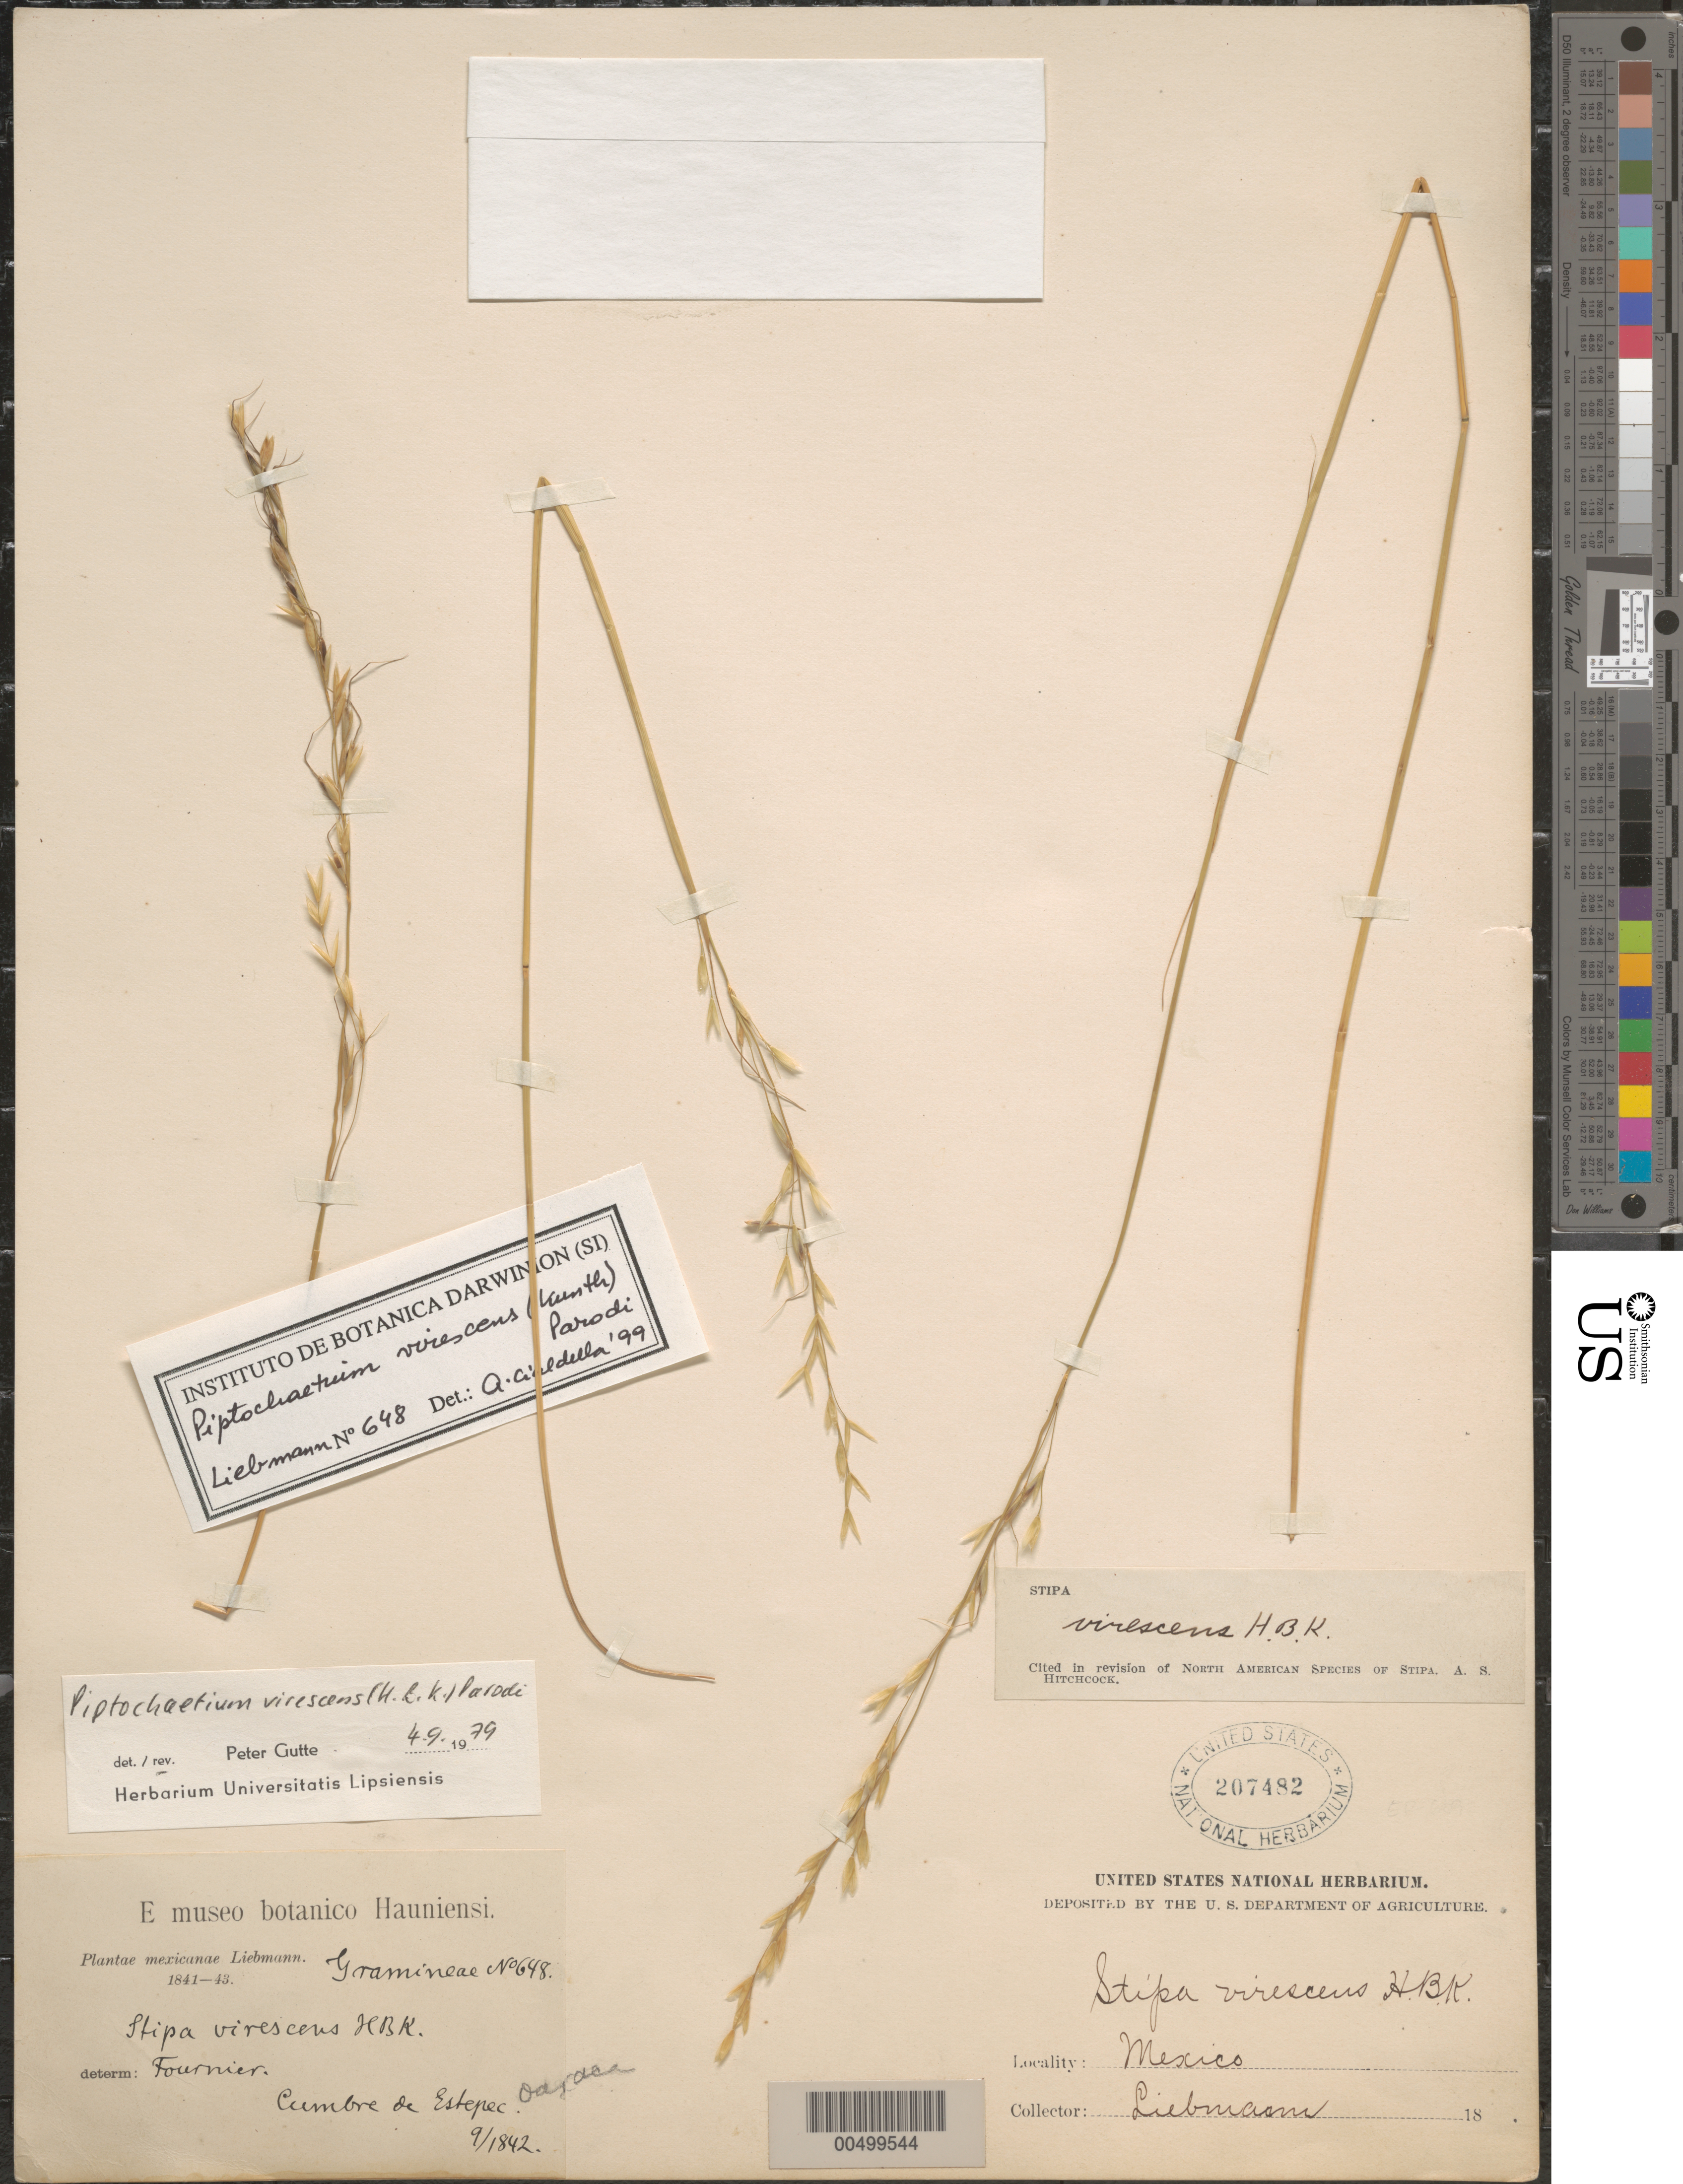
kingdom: Plantae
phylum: Tracheophyta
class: Liliopsida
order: Poales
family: Poaceae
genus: Piptochaetium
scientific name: Piptochaetium virescens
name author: (Kunth) Parodi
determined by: Gutte, P.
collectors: F. M. Liebmann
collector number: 648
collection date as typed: Sep 1842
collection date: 1842-09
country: Mexico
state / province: Oaxaca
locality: Cumbre de Estepec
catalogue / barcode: US 207482